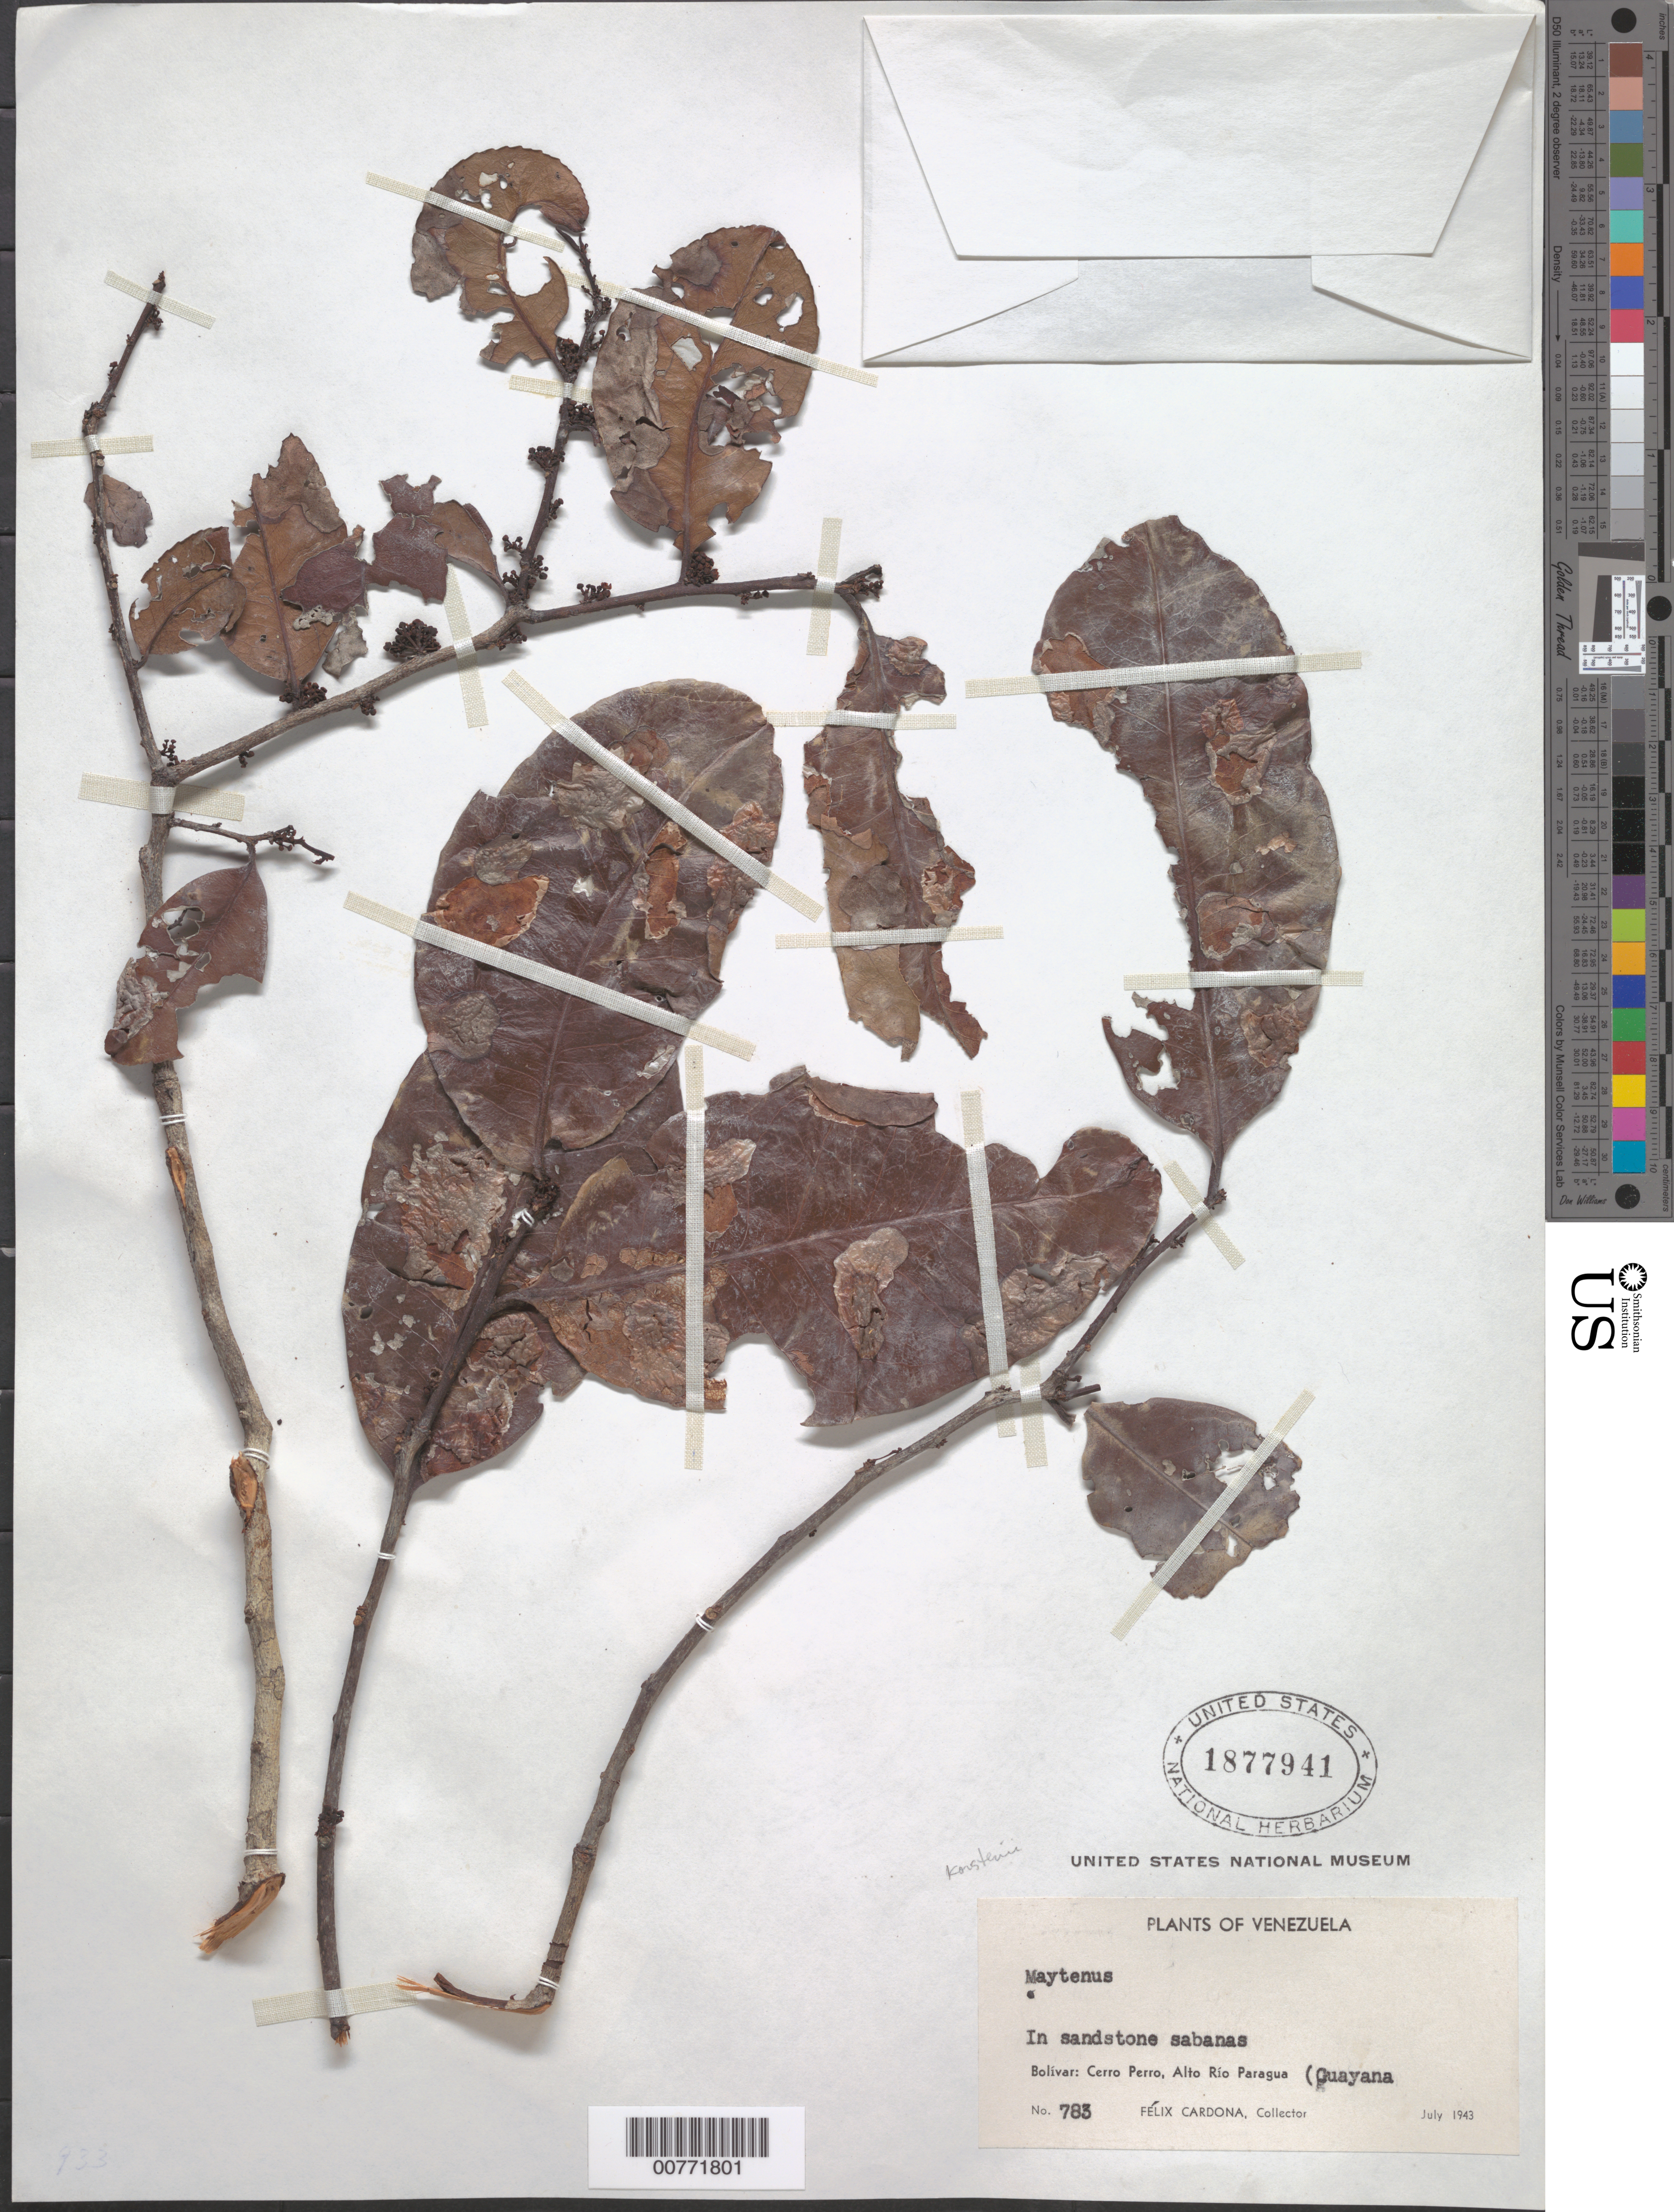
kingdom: Plantae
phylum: Tracheophyta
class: Magnoliopsida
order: Celastrales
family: Celastraceae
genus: Maytenus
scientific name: Maytenus sp.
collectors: F. Cardona Puig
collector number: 785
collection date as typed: Jul-43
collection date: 1943-07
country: Venezuela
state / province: Bolívar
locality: Alto Río Paragua, Cerro Perro (Guayana)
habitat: Sandstone savanna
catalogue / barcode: US 1877941